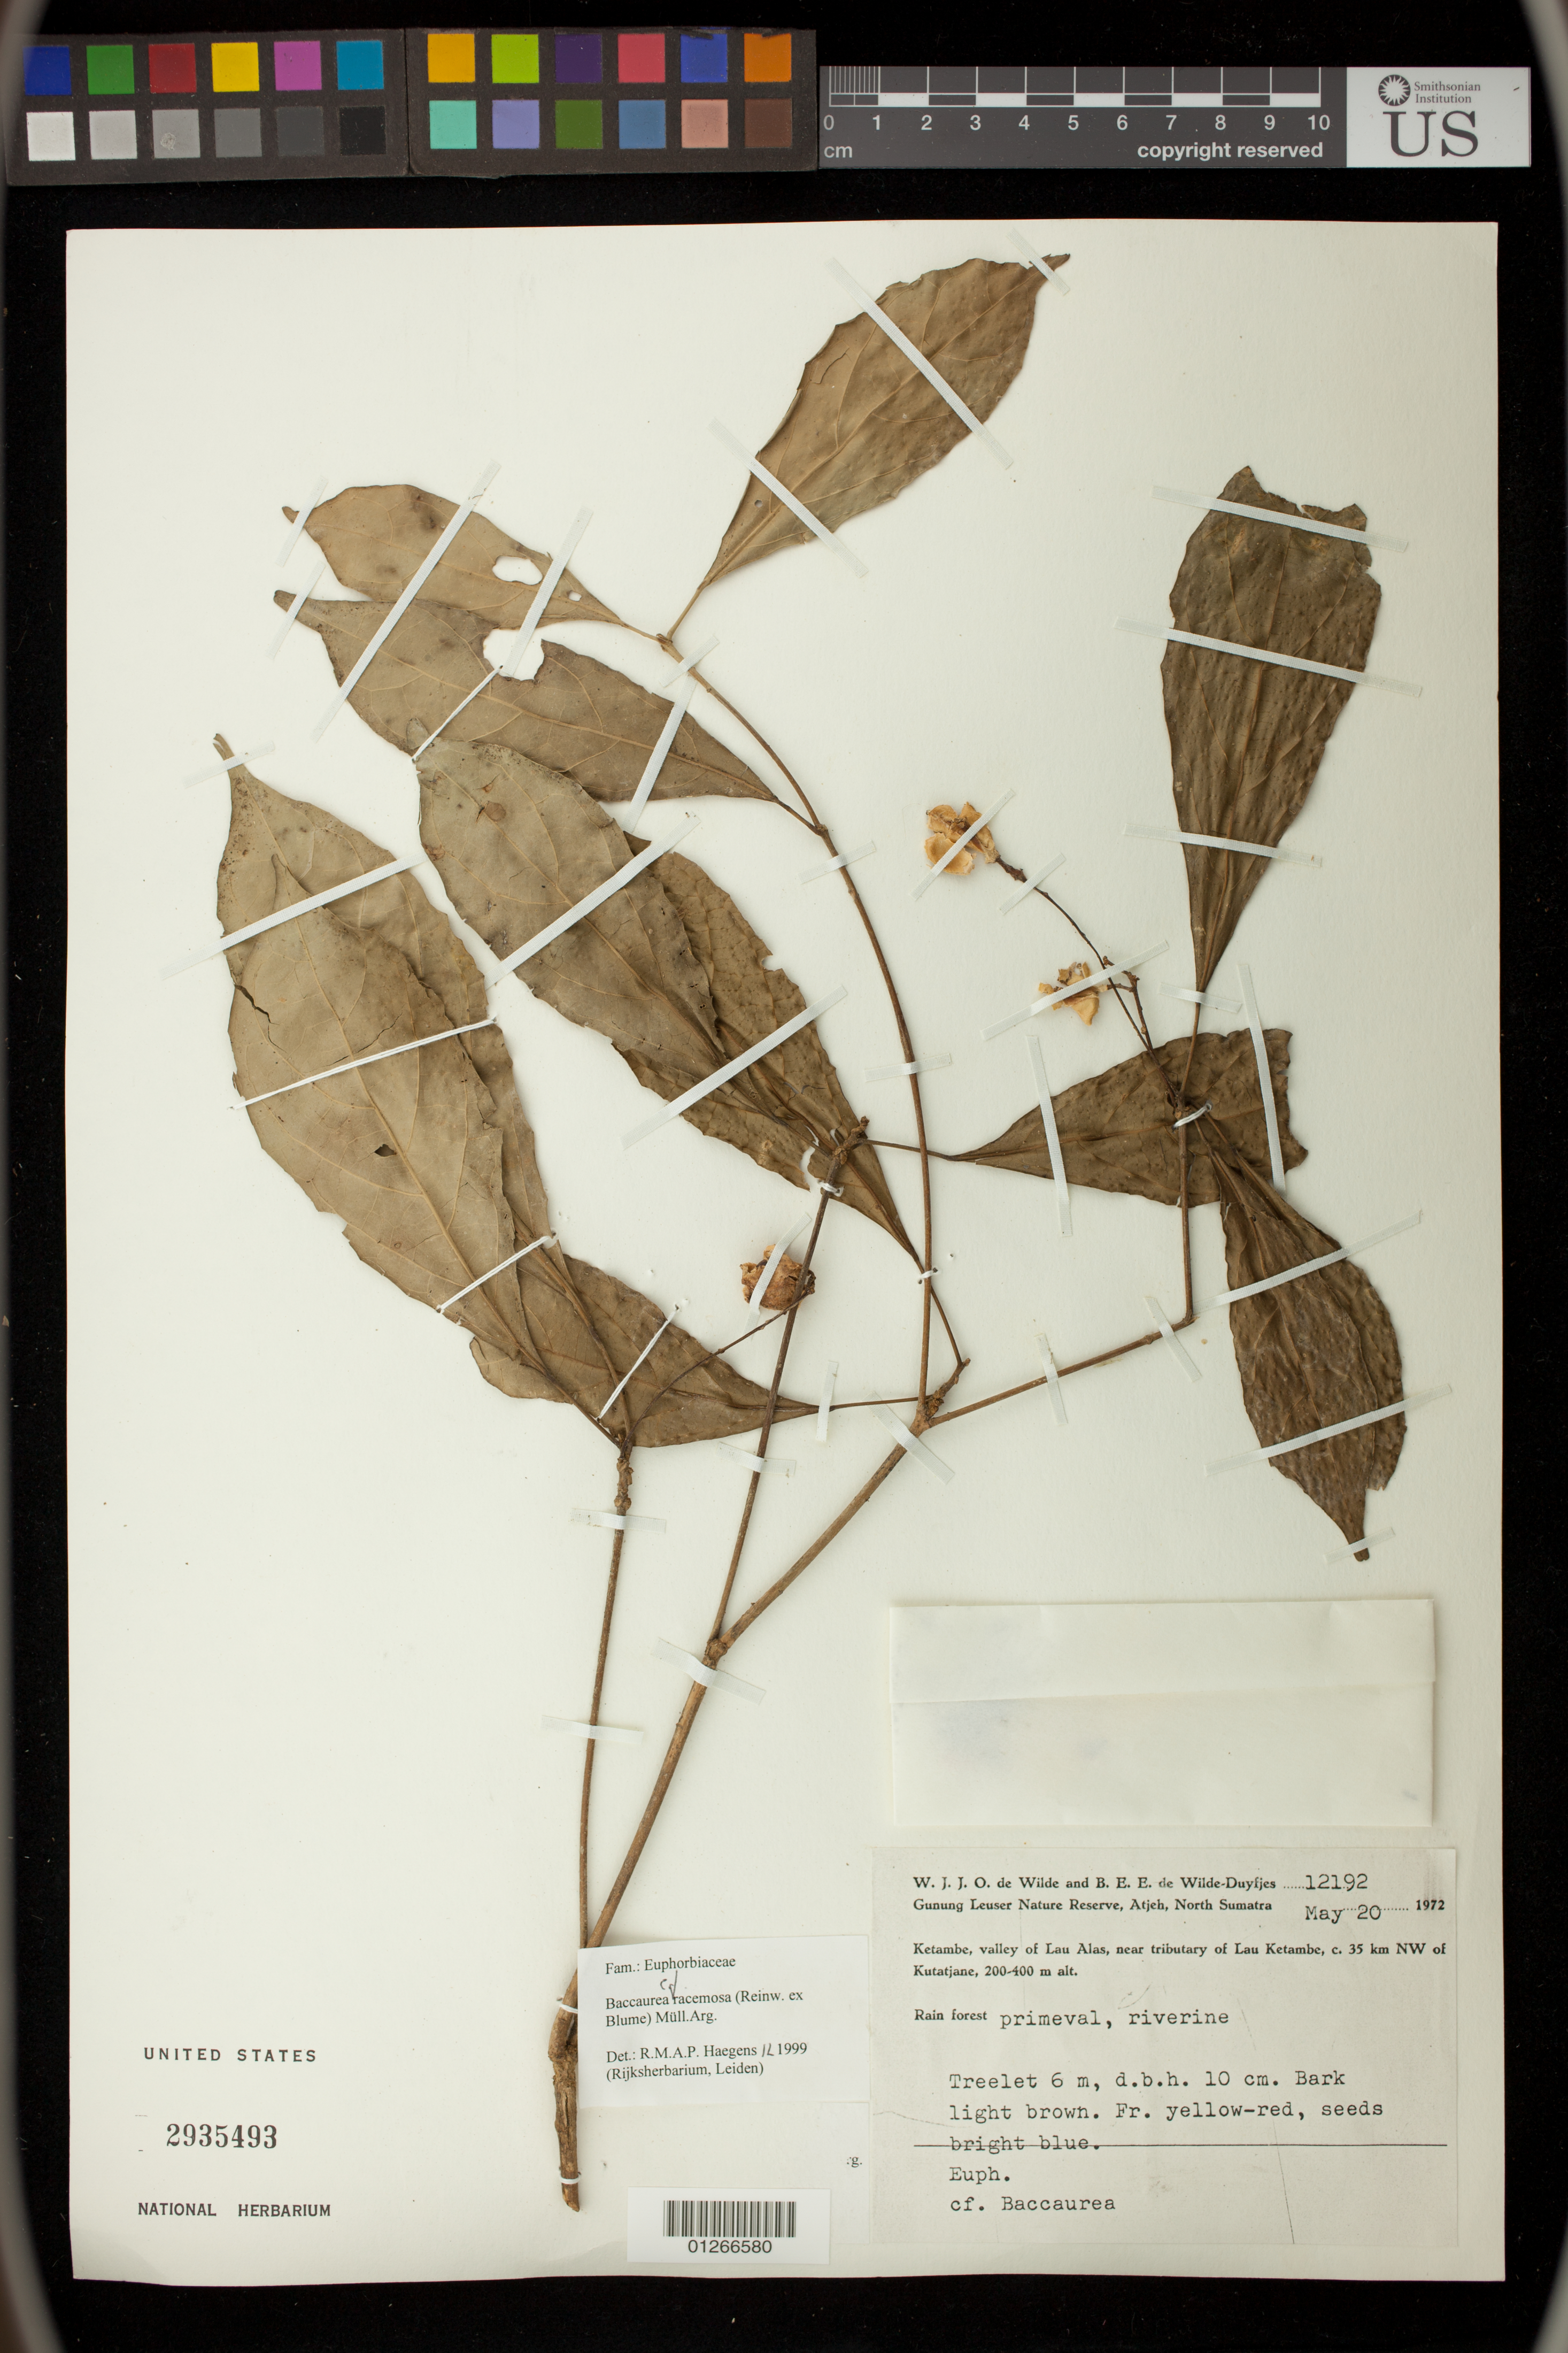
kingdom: Plantae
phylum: Tracheophyta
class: Magnoliopsida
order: Malpighiales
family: Phyllanthaceae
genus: Baccaurea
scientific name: Baccaurea racemosa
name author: (Reinw.) Müll. Arg.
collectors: W. J. de Wilde & B. E. de Wilde-Duyfjes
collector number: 12192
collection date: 1972-05-20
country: Indonesia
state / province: Sumatra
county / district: Aceh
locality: Gunung Leuser Nature Reserve, Atjeh, North Sumatra. Ketambe, valley of Lau Alas, near tributary of Lau Ketambe, c. 35 km NW of Kutatjane.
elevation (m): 200